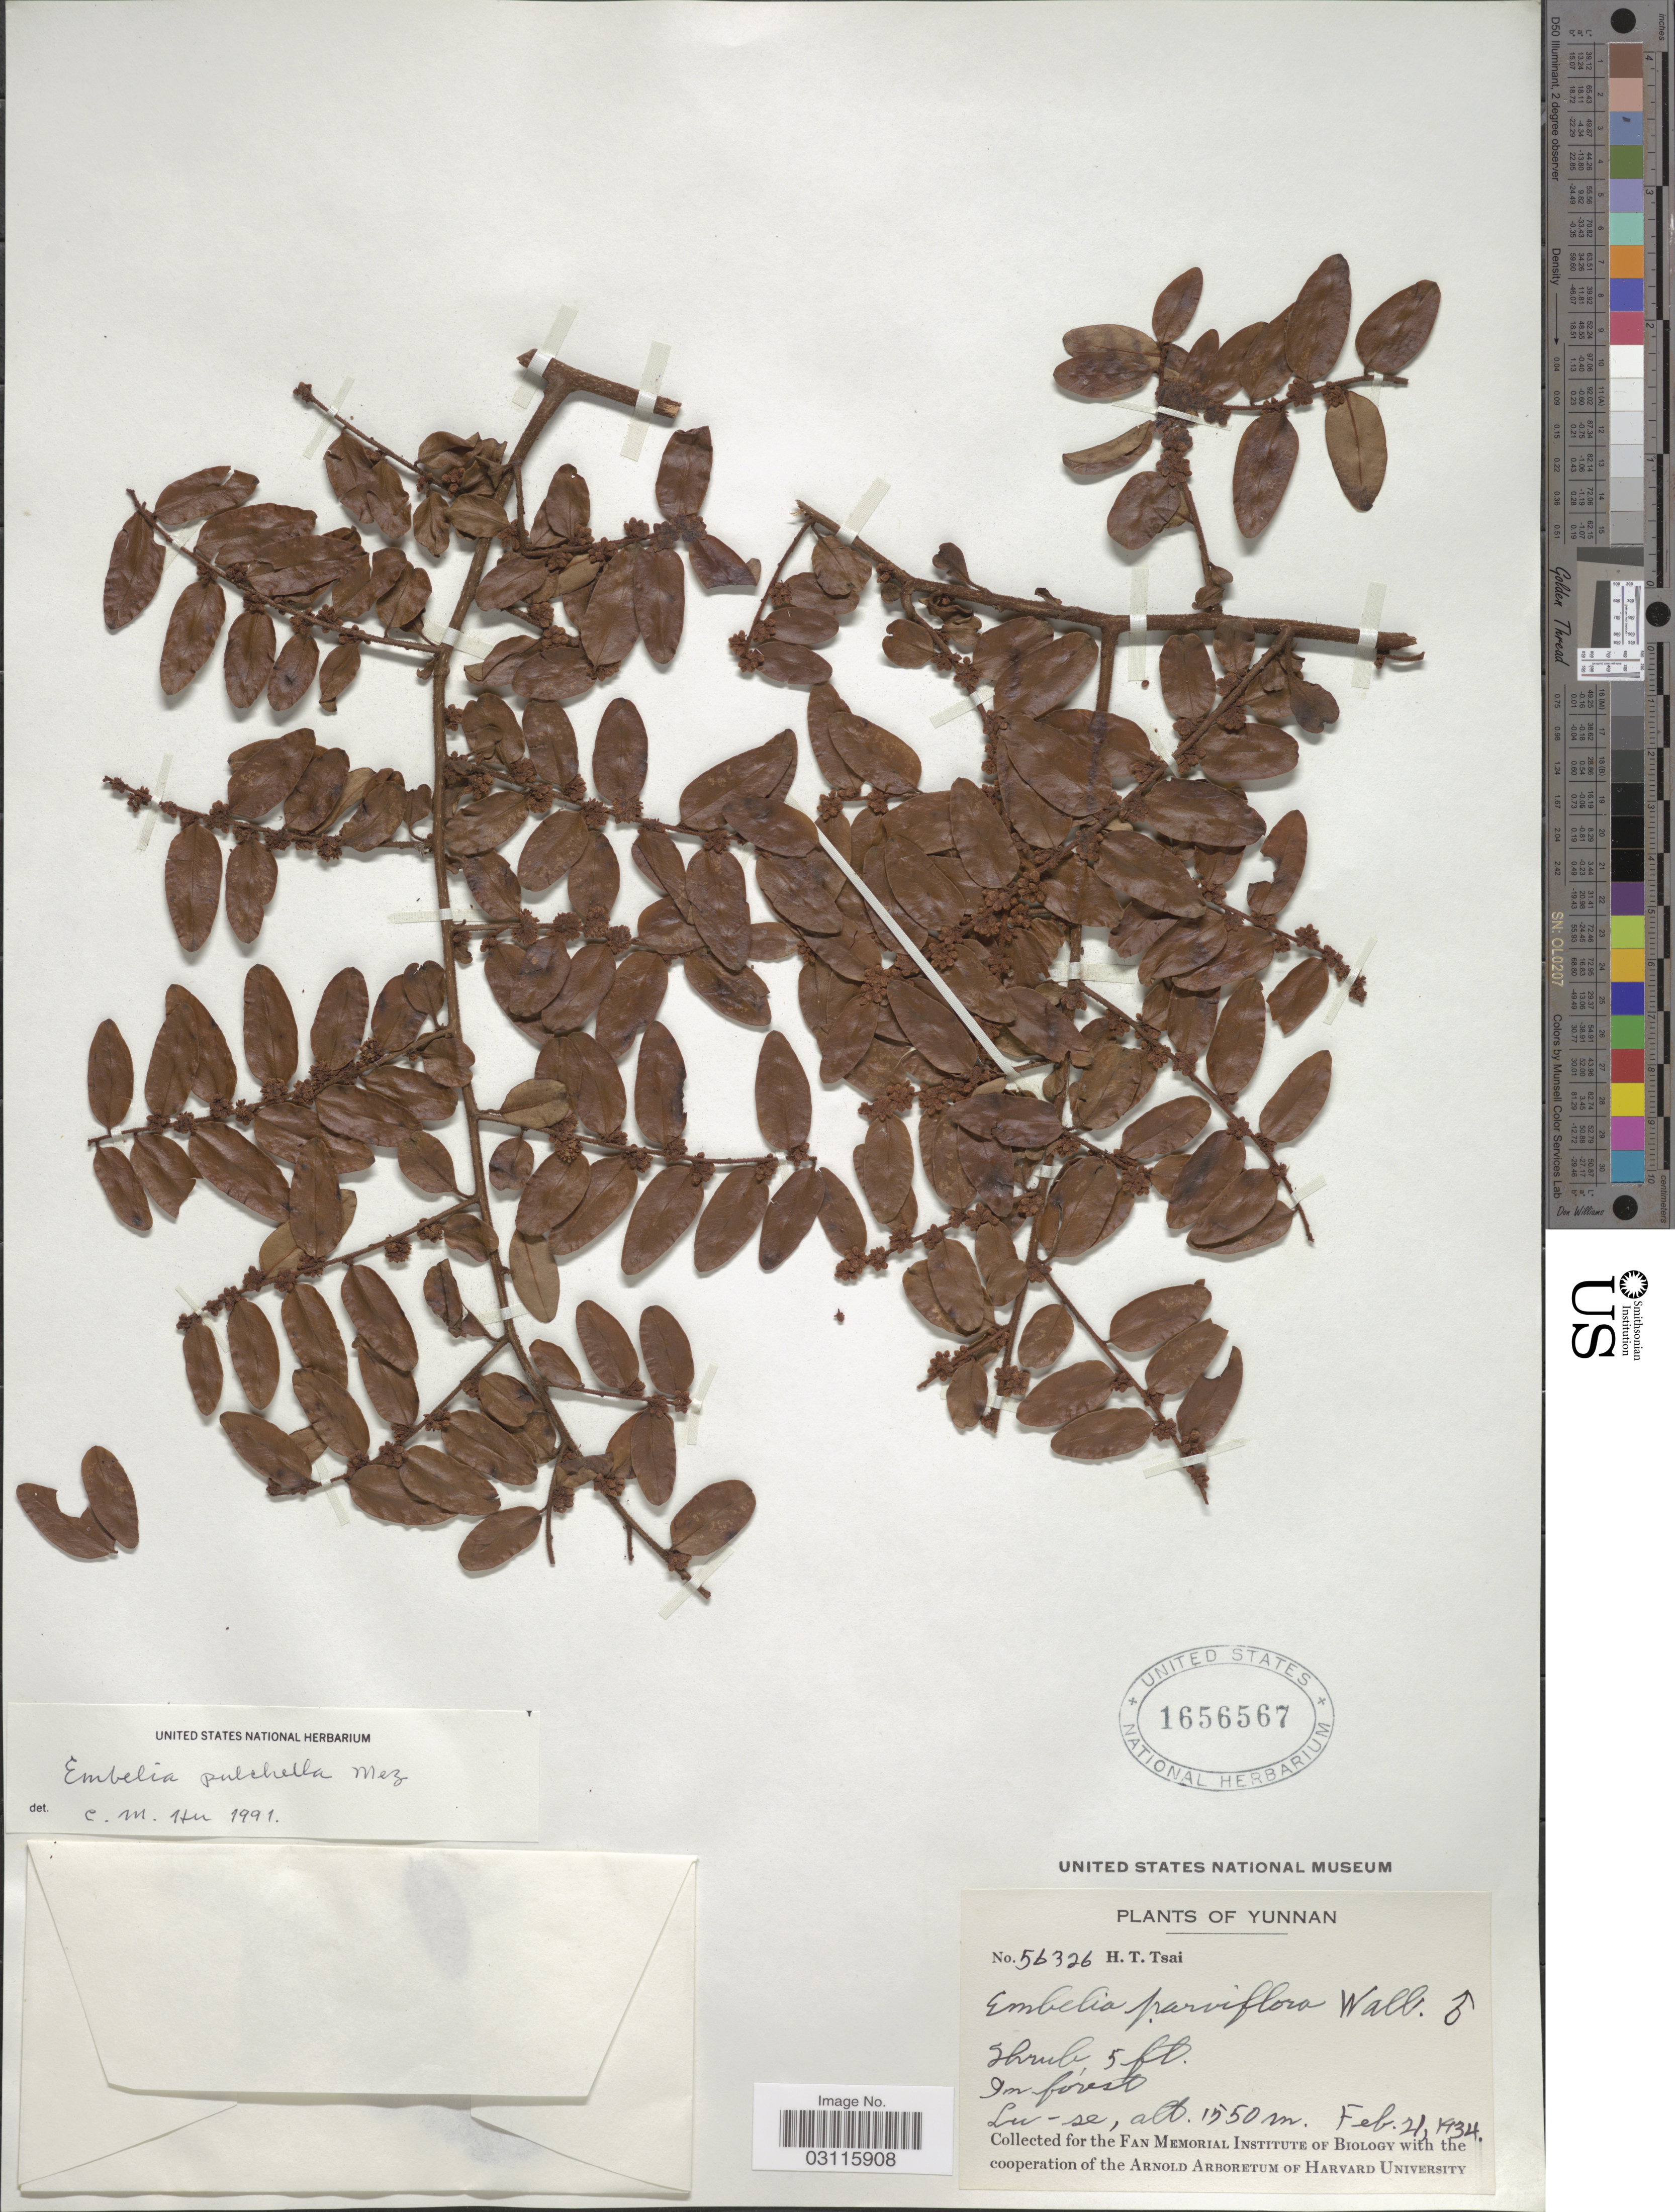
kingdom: Plantae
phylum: Tracheophyta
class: Magnoliopsida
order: Ericales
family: Primulaceae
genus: Embelia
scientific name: Embelia parviflora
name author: Wall. ex A. DC.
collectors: H. Tsai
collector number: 56326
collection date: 1934-02-21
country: China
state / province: Yunnan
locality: Lu-se.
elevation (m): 1550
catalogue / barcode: US 1656567